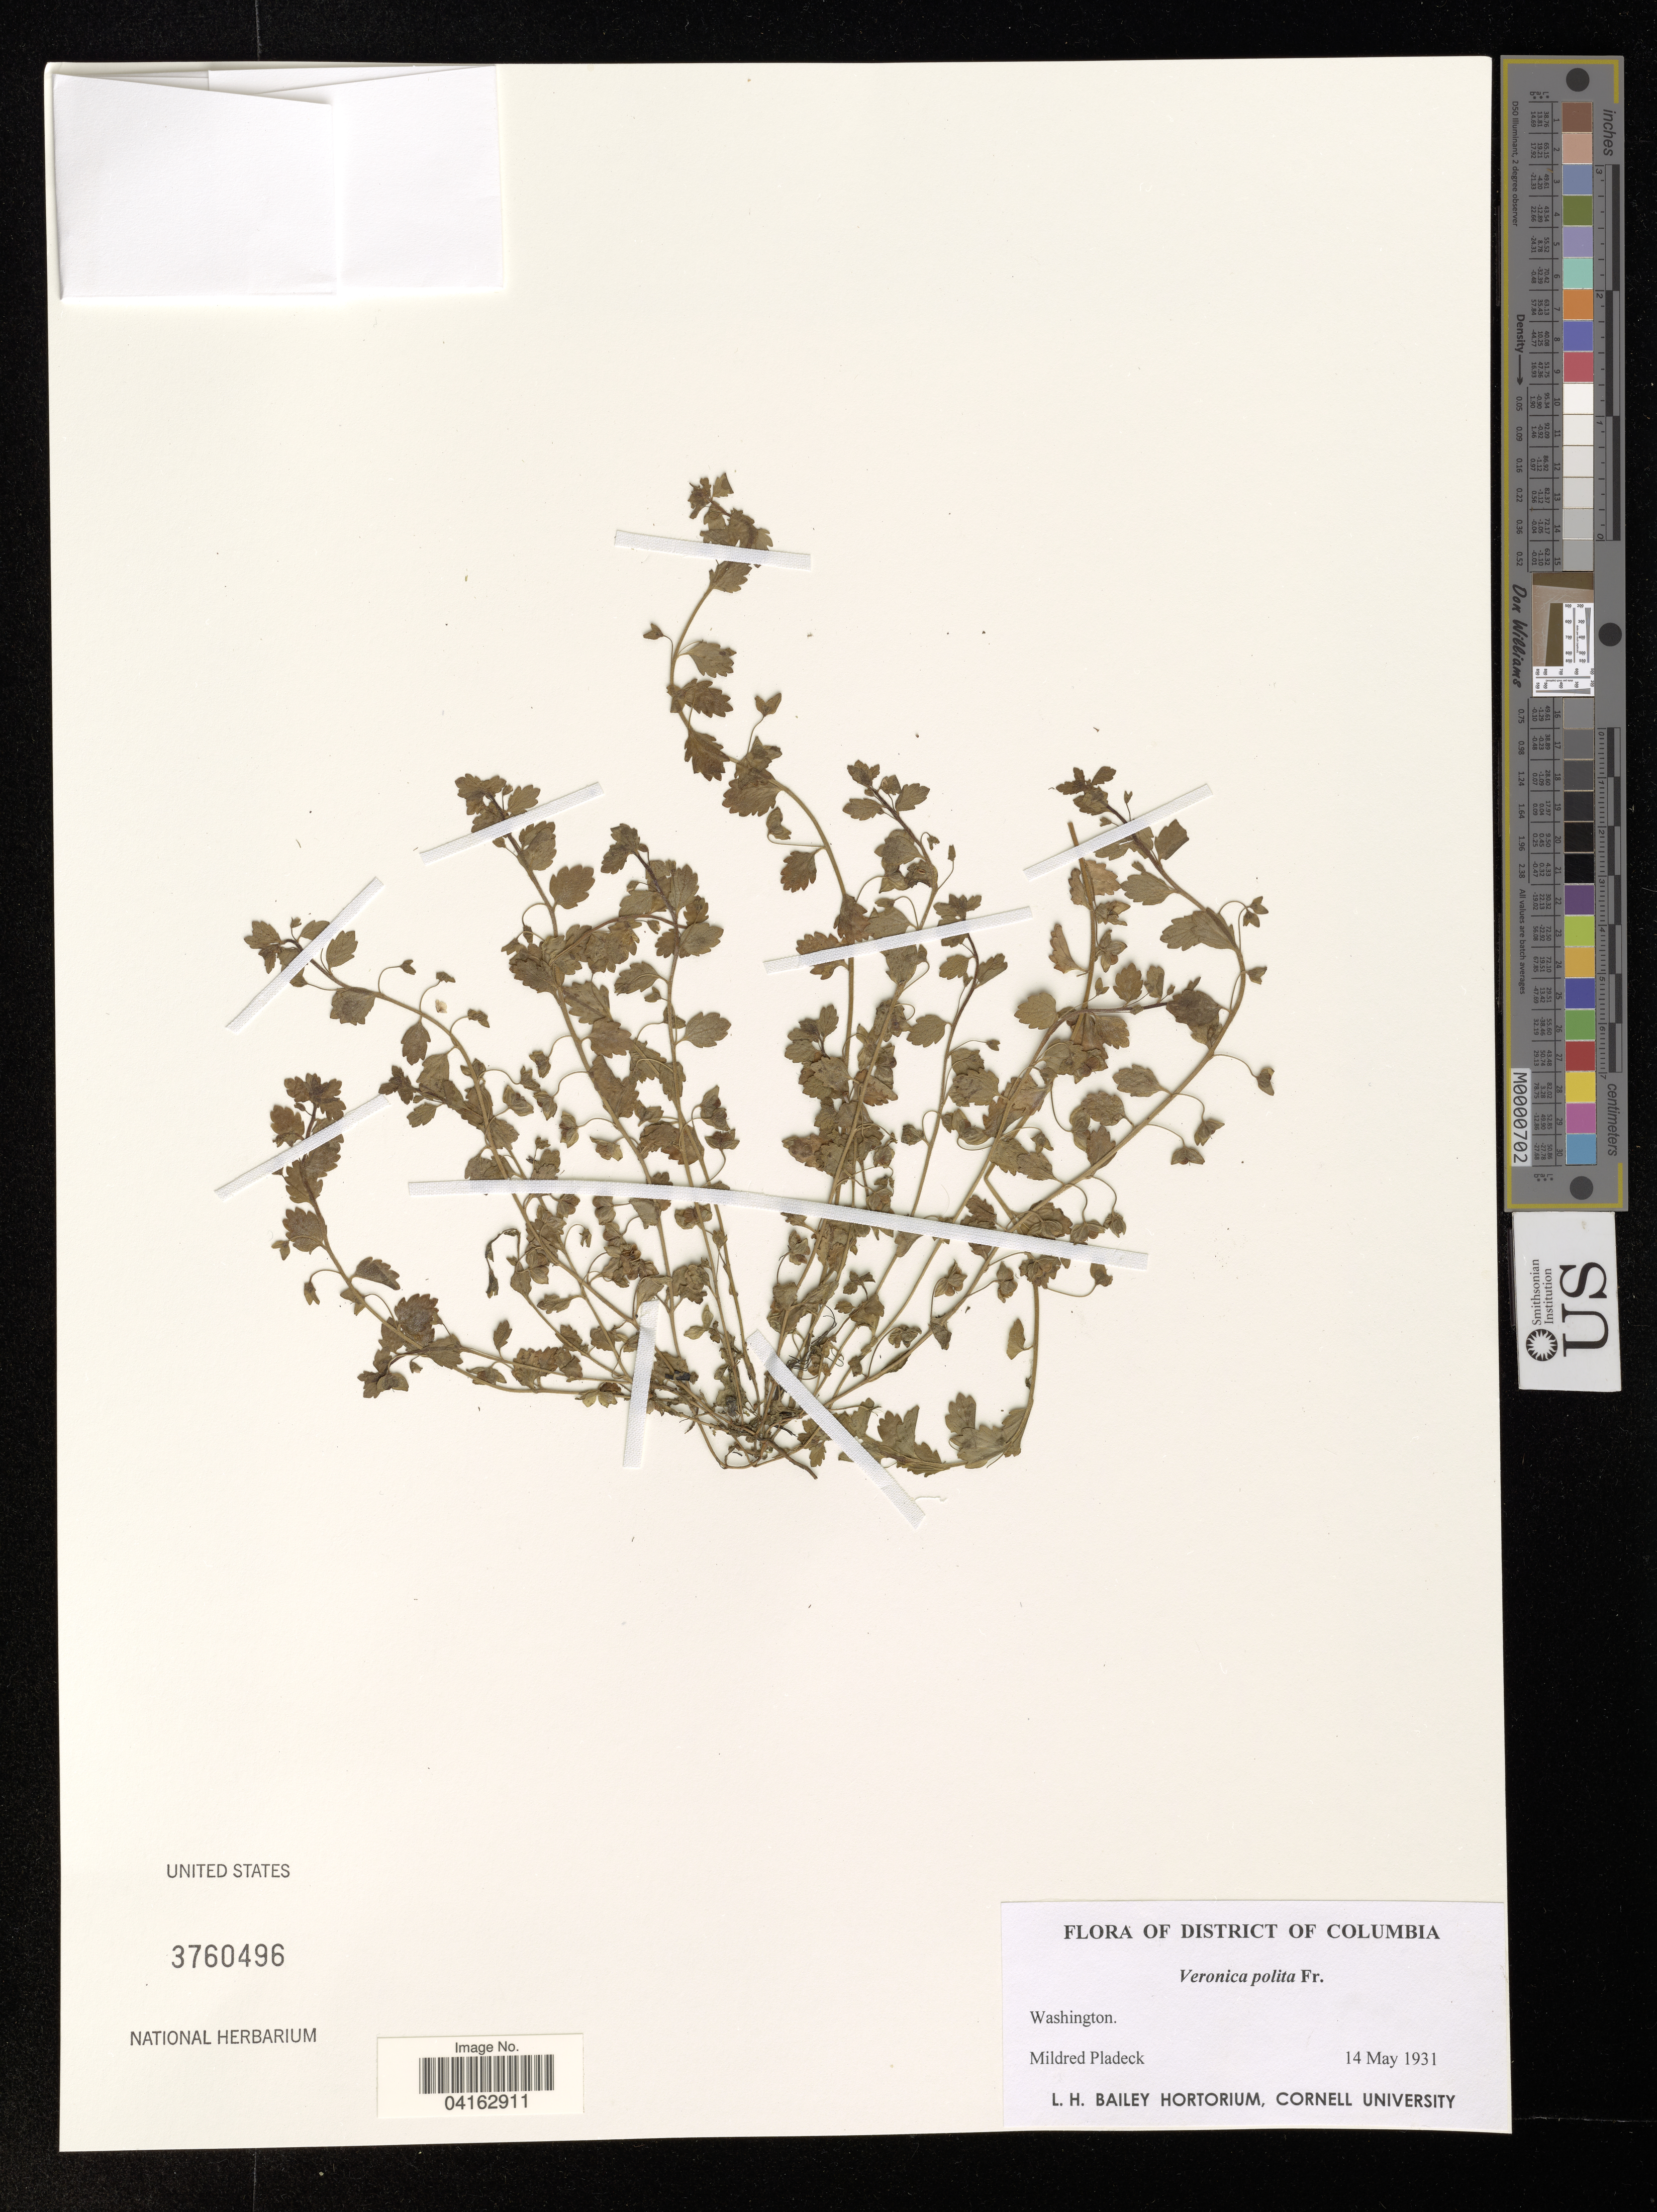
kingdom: Plantae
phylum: Tracheophyta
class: Magnoliopsida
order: Lamiales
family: Plantaginaceae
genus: Veronica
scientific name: Veronica polita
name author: Fr.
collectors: M. Pladeck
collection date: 1931-05-14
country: United States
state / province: Washington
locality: District of Columbia.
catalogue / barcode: US 3760496